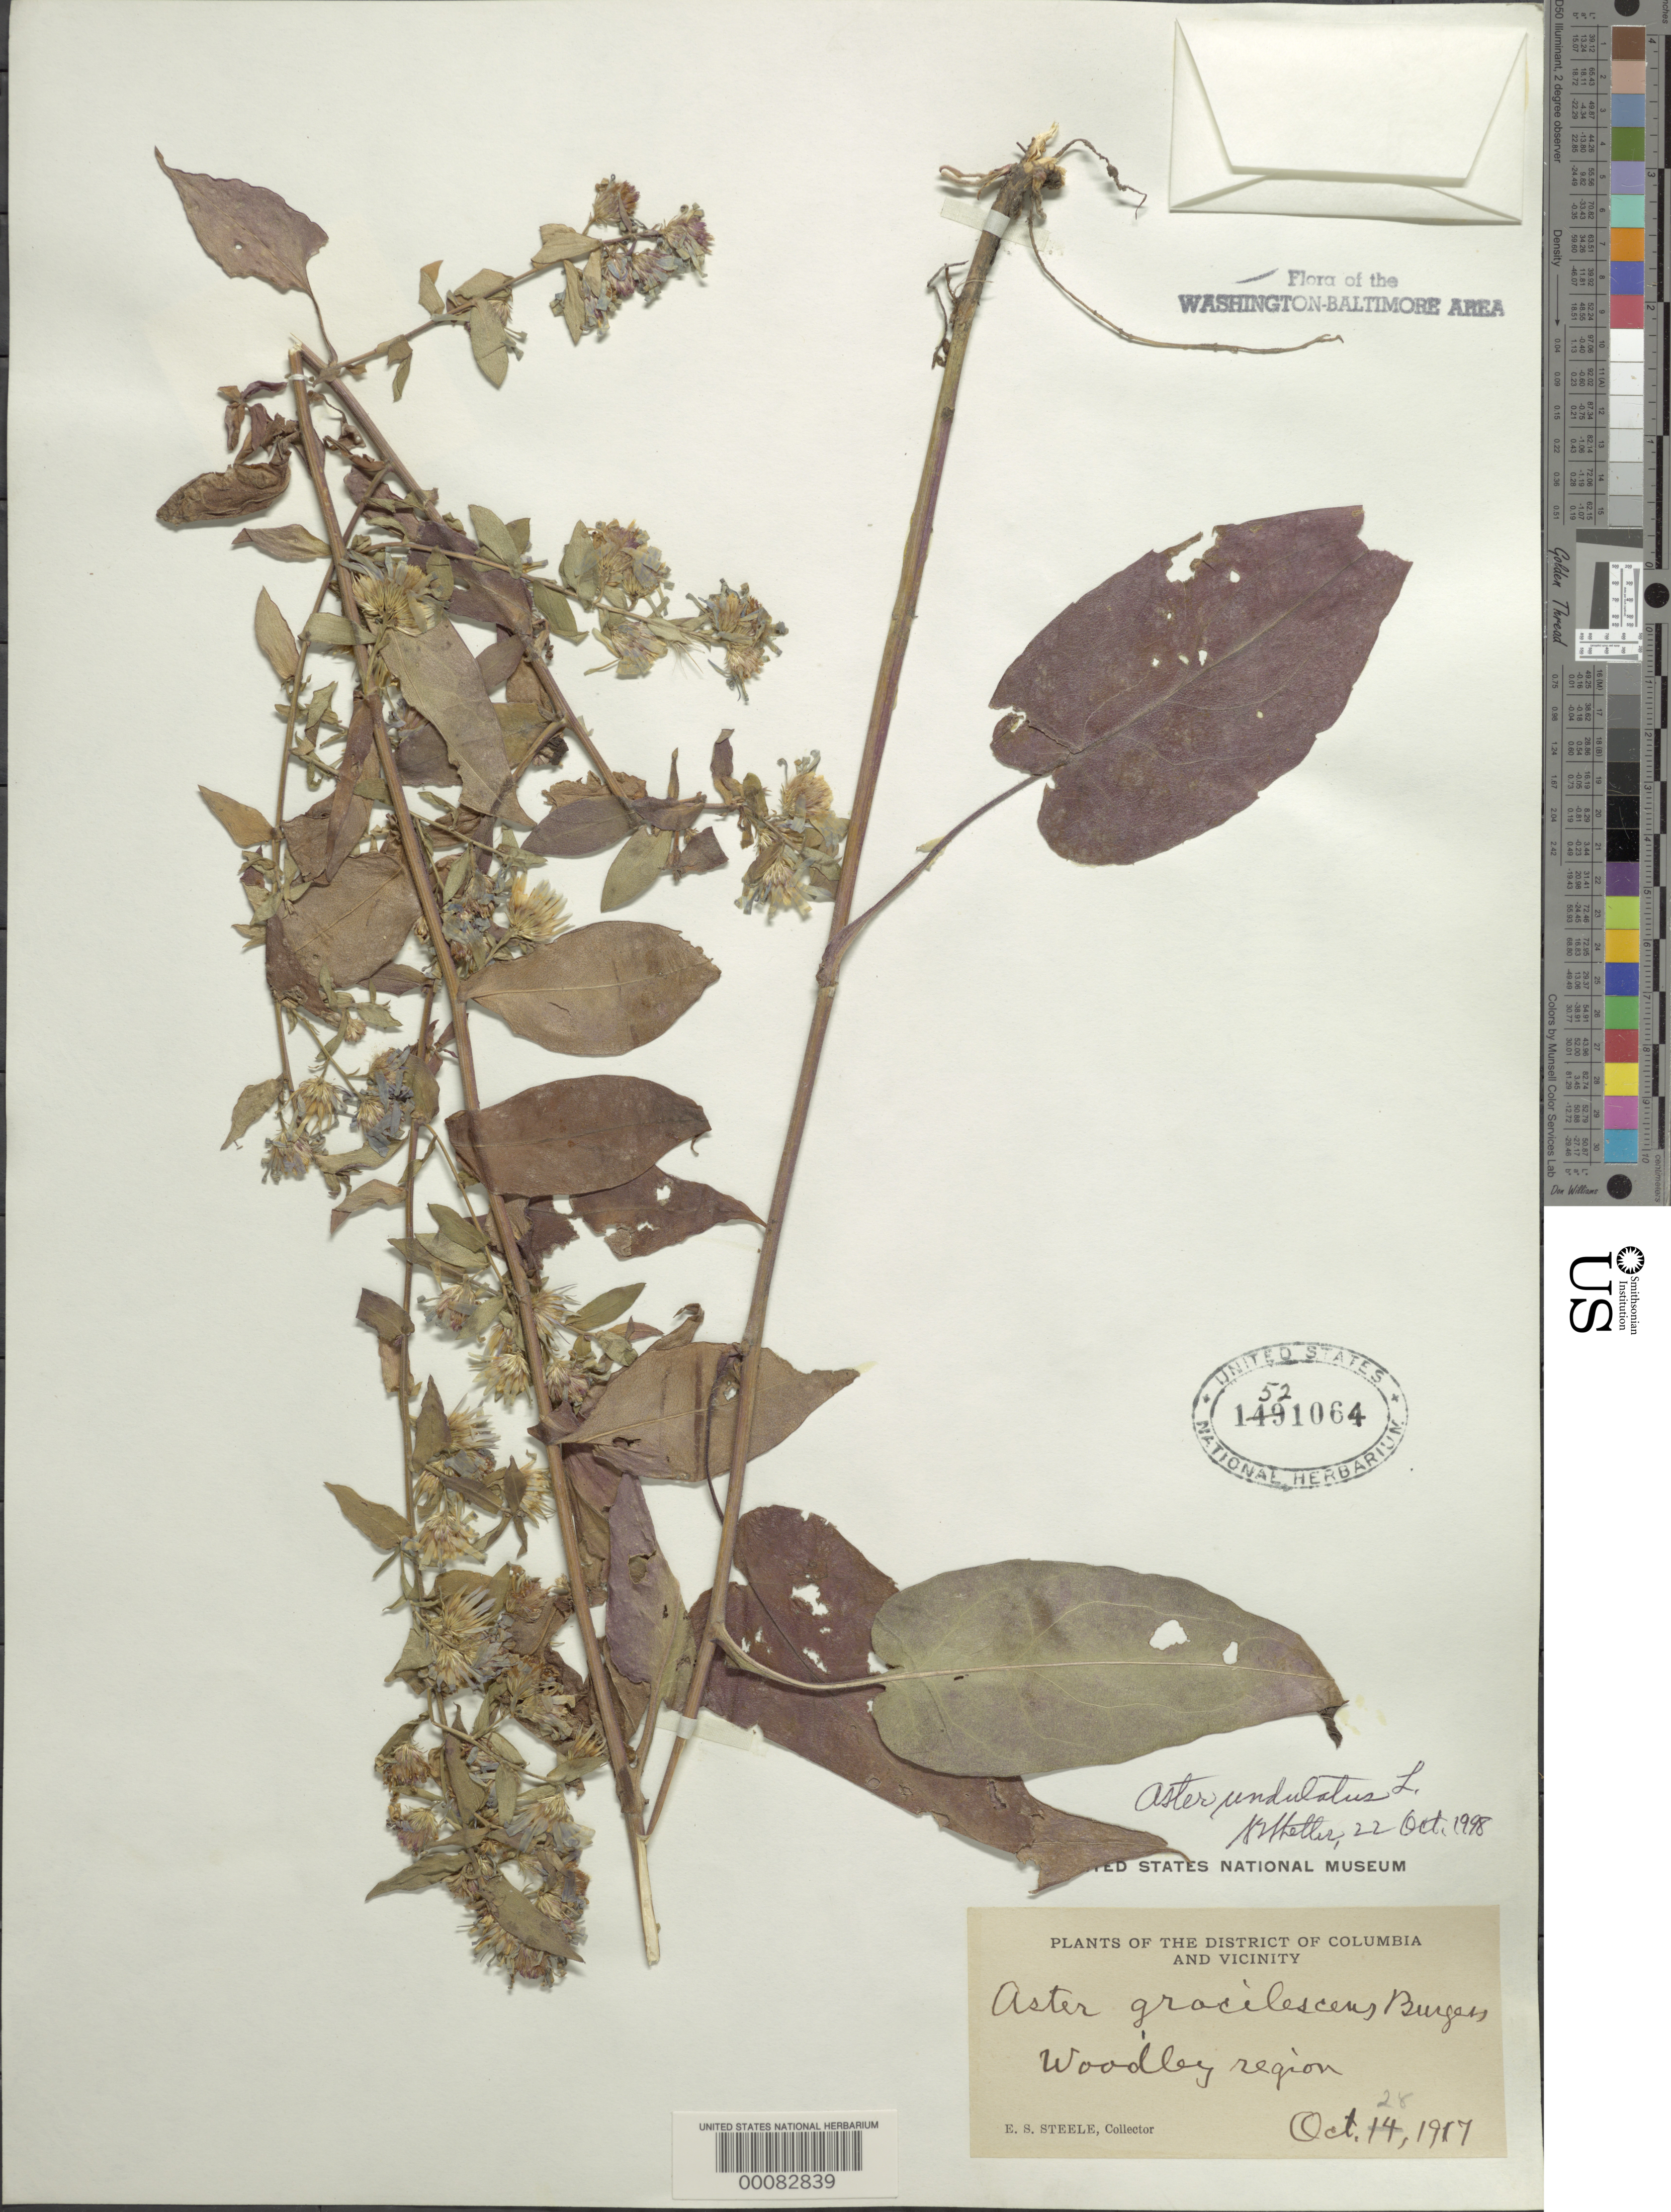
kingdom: Plantae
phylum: Tracheophyta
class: Magnoliopsida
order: Asterales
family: Asteraceae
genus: Symphyotrichum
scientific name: Symphyotrichum undulatum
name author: (L.) G.L. Nesom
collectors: E. Steele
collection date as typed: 28 Oct 1917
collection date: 1917-10-28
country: United States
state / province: District of Columbia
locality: Woodley Region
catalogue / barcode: US 1521064